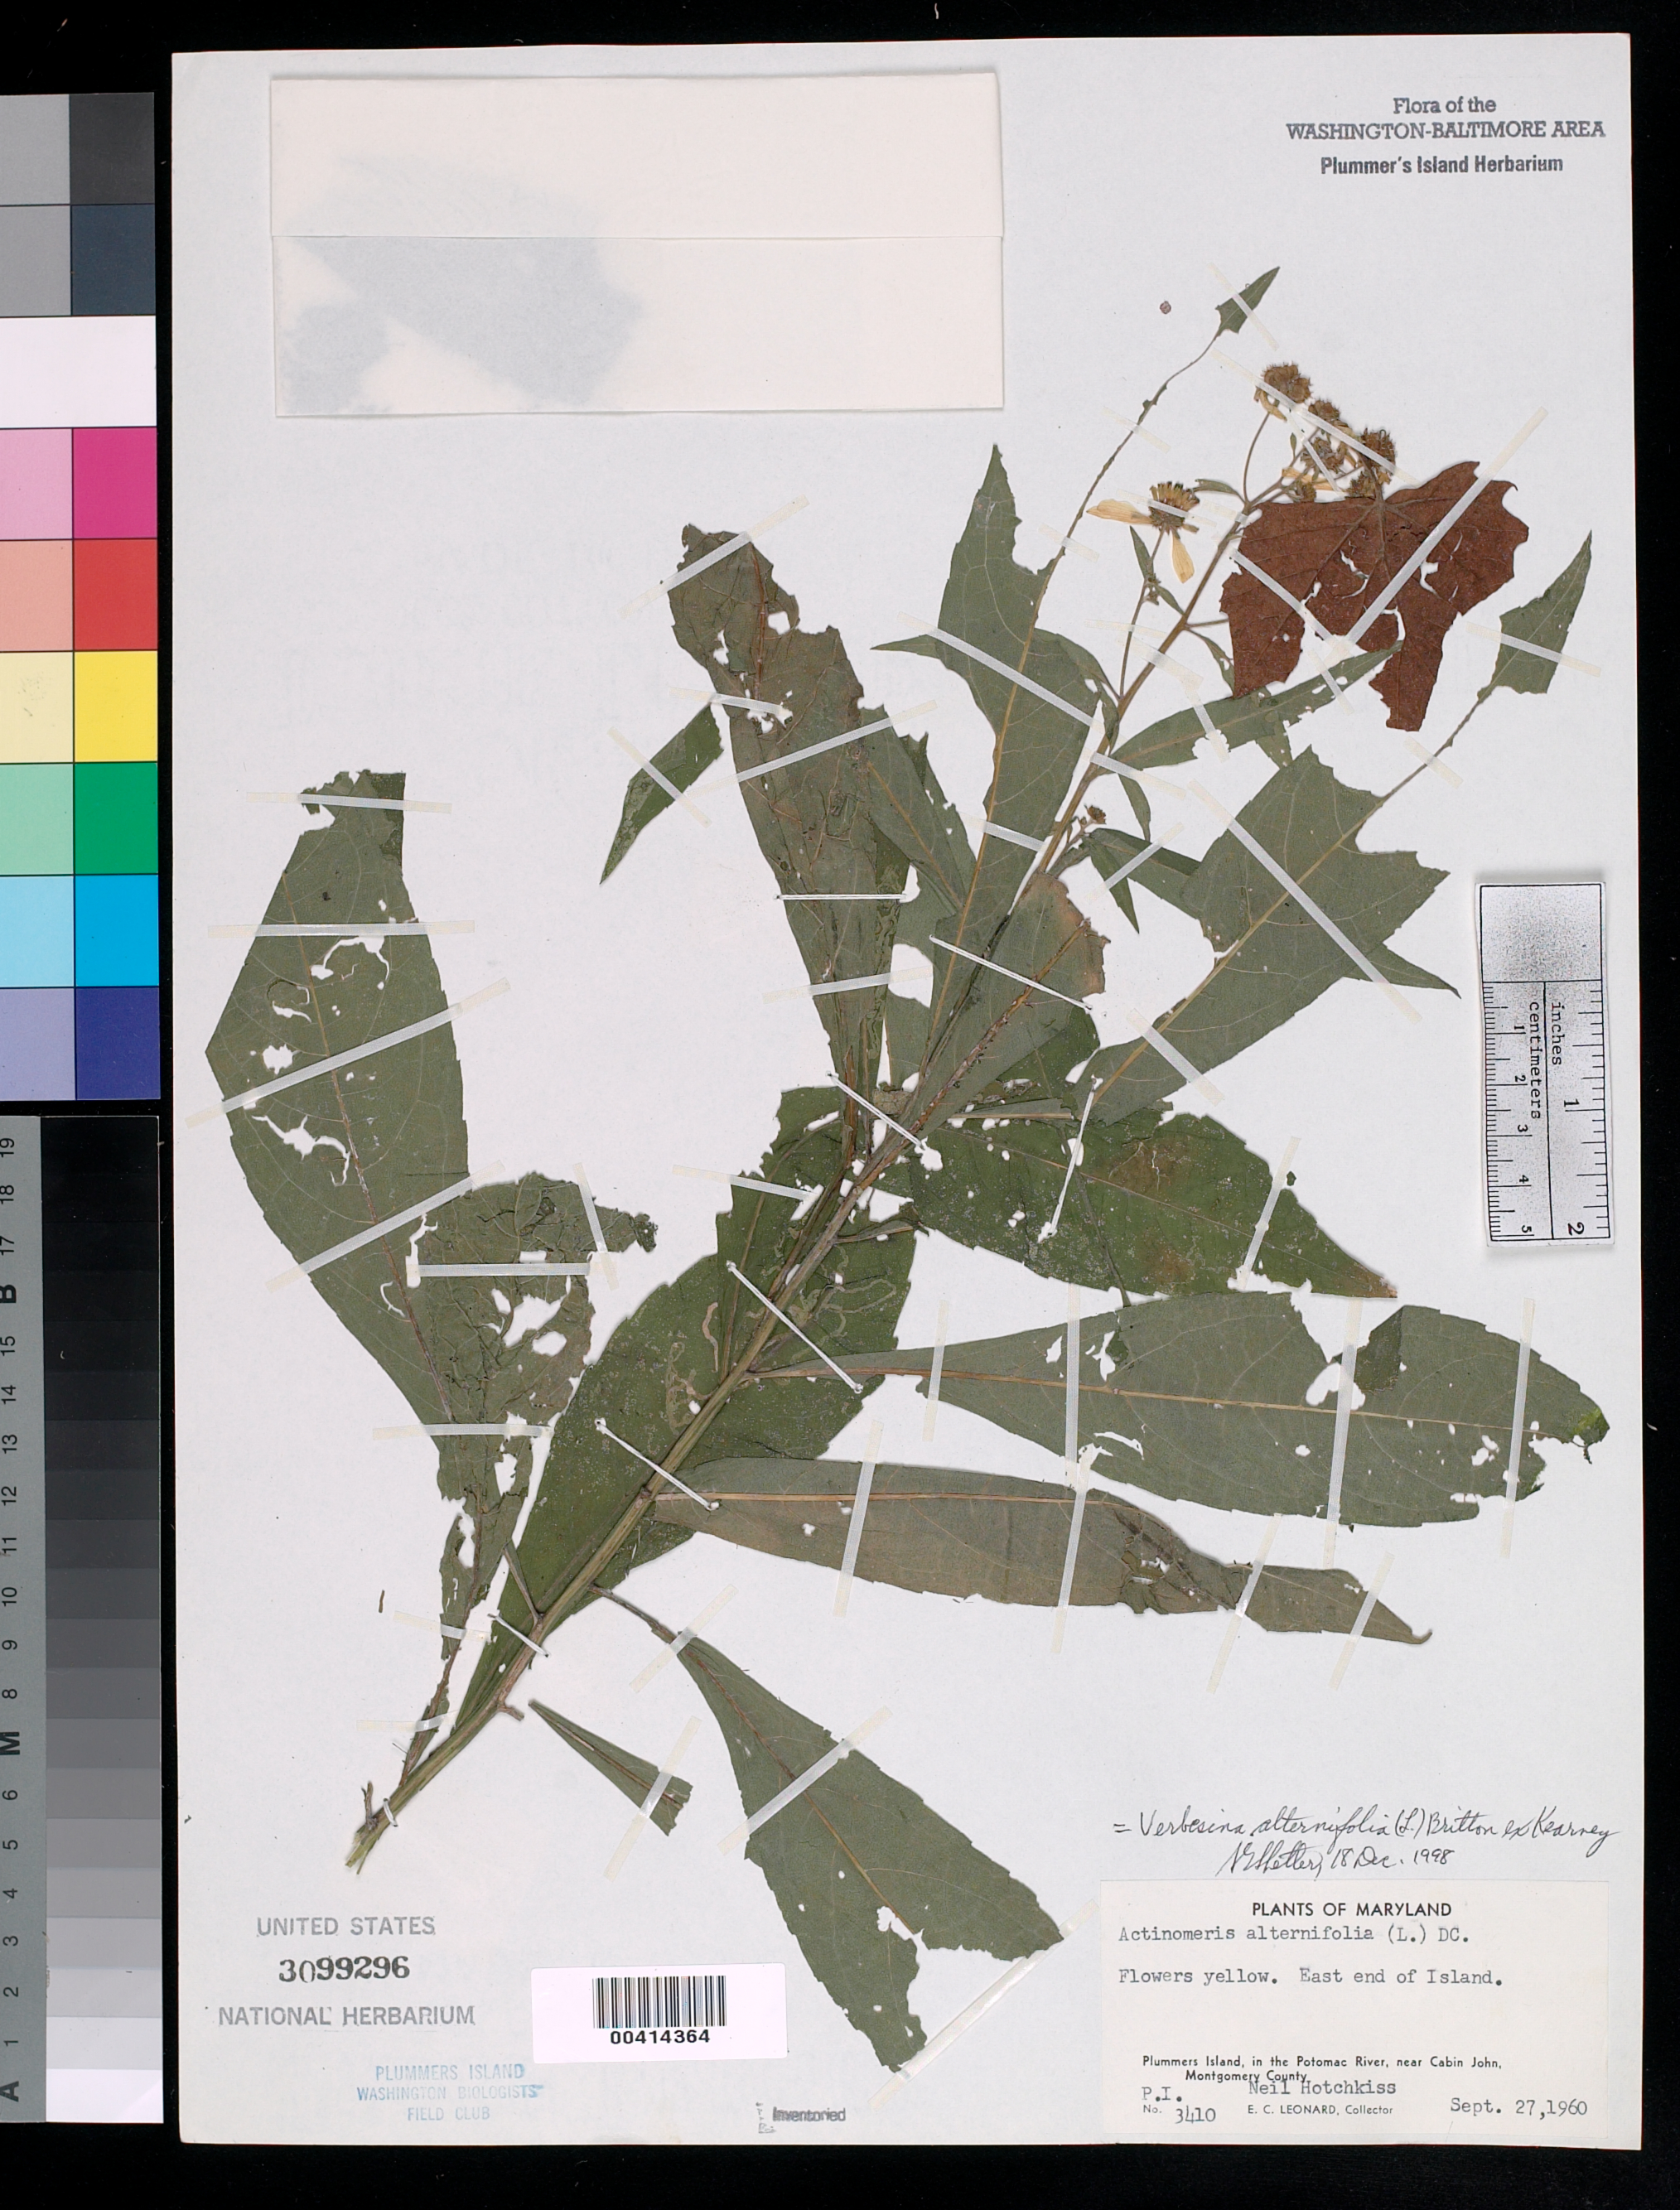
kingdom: Plantae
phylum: Tracheophyta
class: Magnoliopsida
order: Asterales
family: Asteraceae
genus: Verbesina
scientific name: Verbesina alternifolia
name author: (L.) Britton ex Kearney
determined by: Shetler, Stanwyn G., (US), NMNH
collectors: E. C. Leonard & N. Hotchkiss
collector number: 3410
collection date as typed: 27 Sep 1960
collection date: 1960-09-27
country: United States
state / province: Maryland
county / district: Montgomery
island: Plummers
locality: Plummer's Island; east end C. & O. Canal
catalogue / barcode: US 3099296